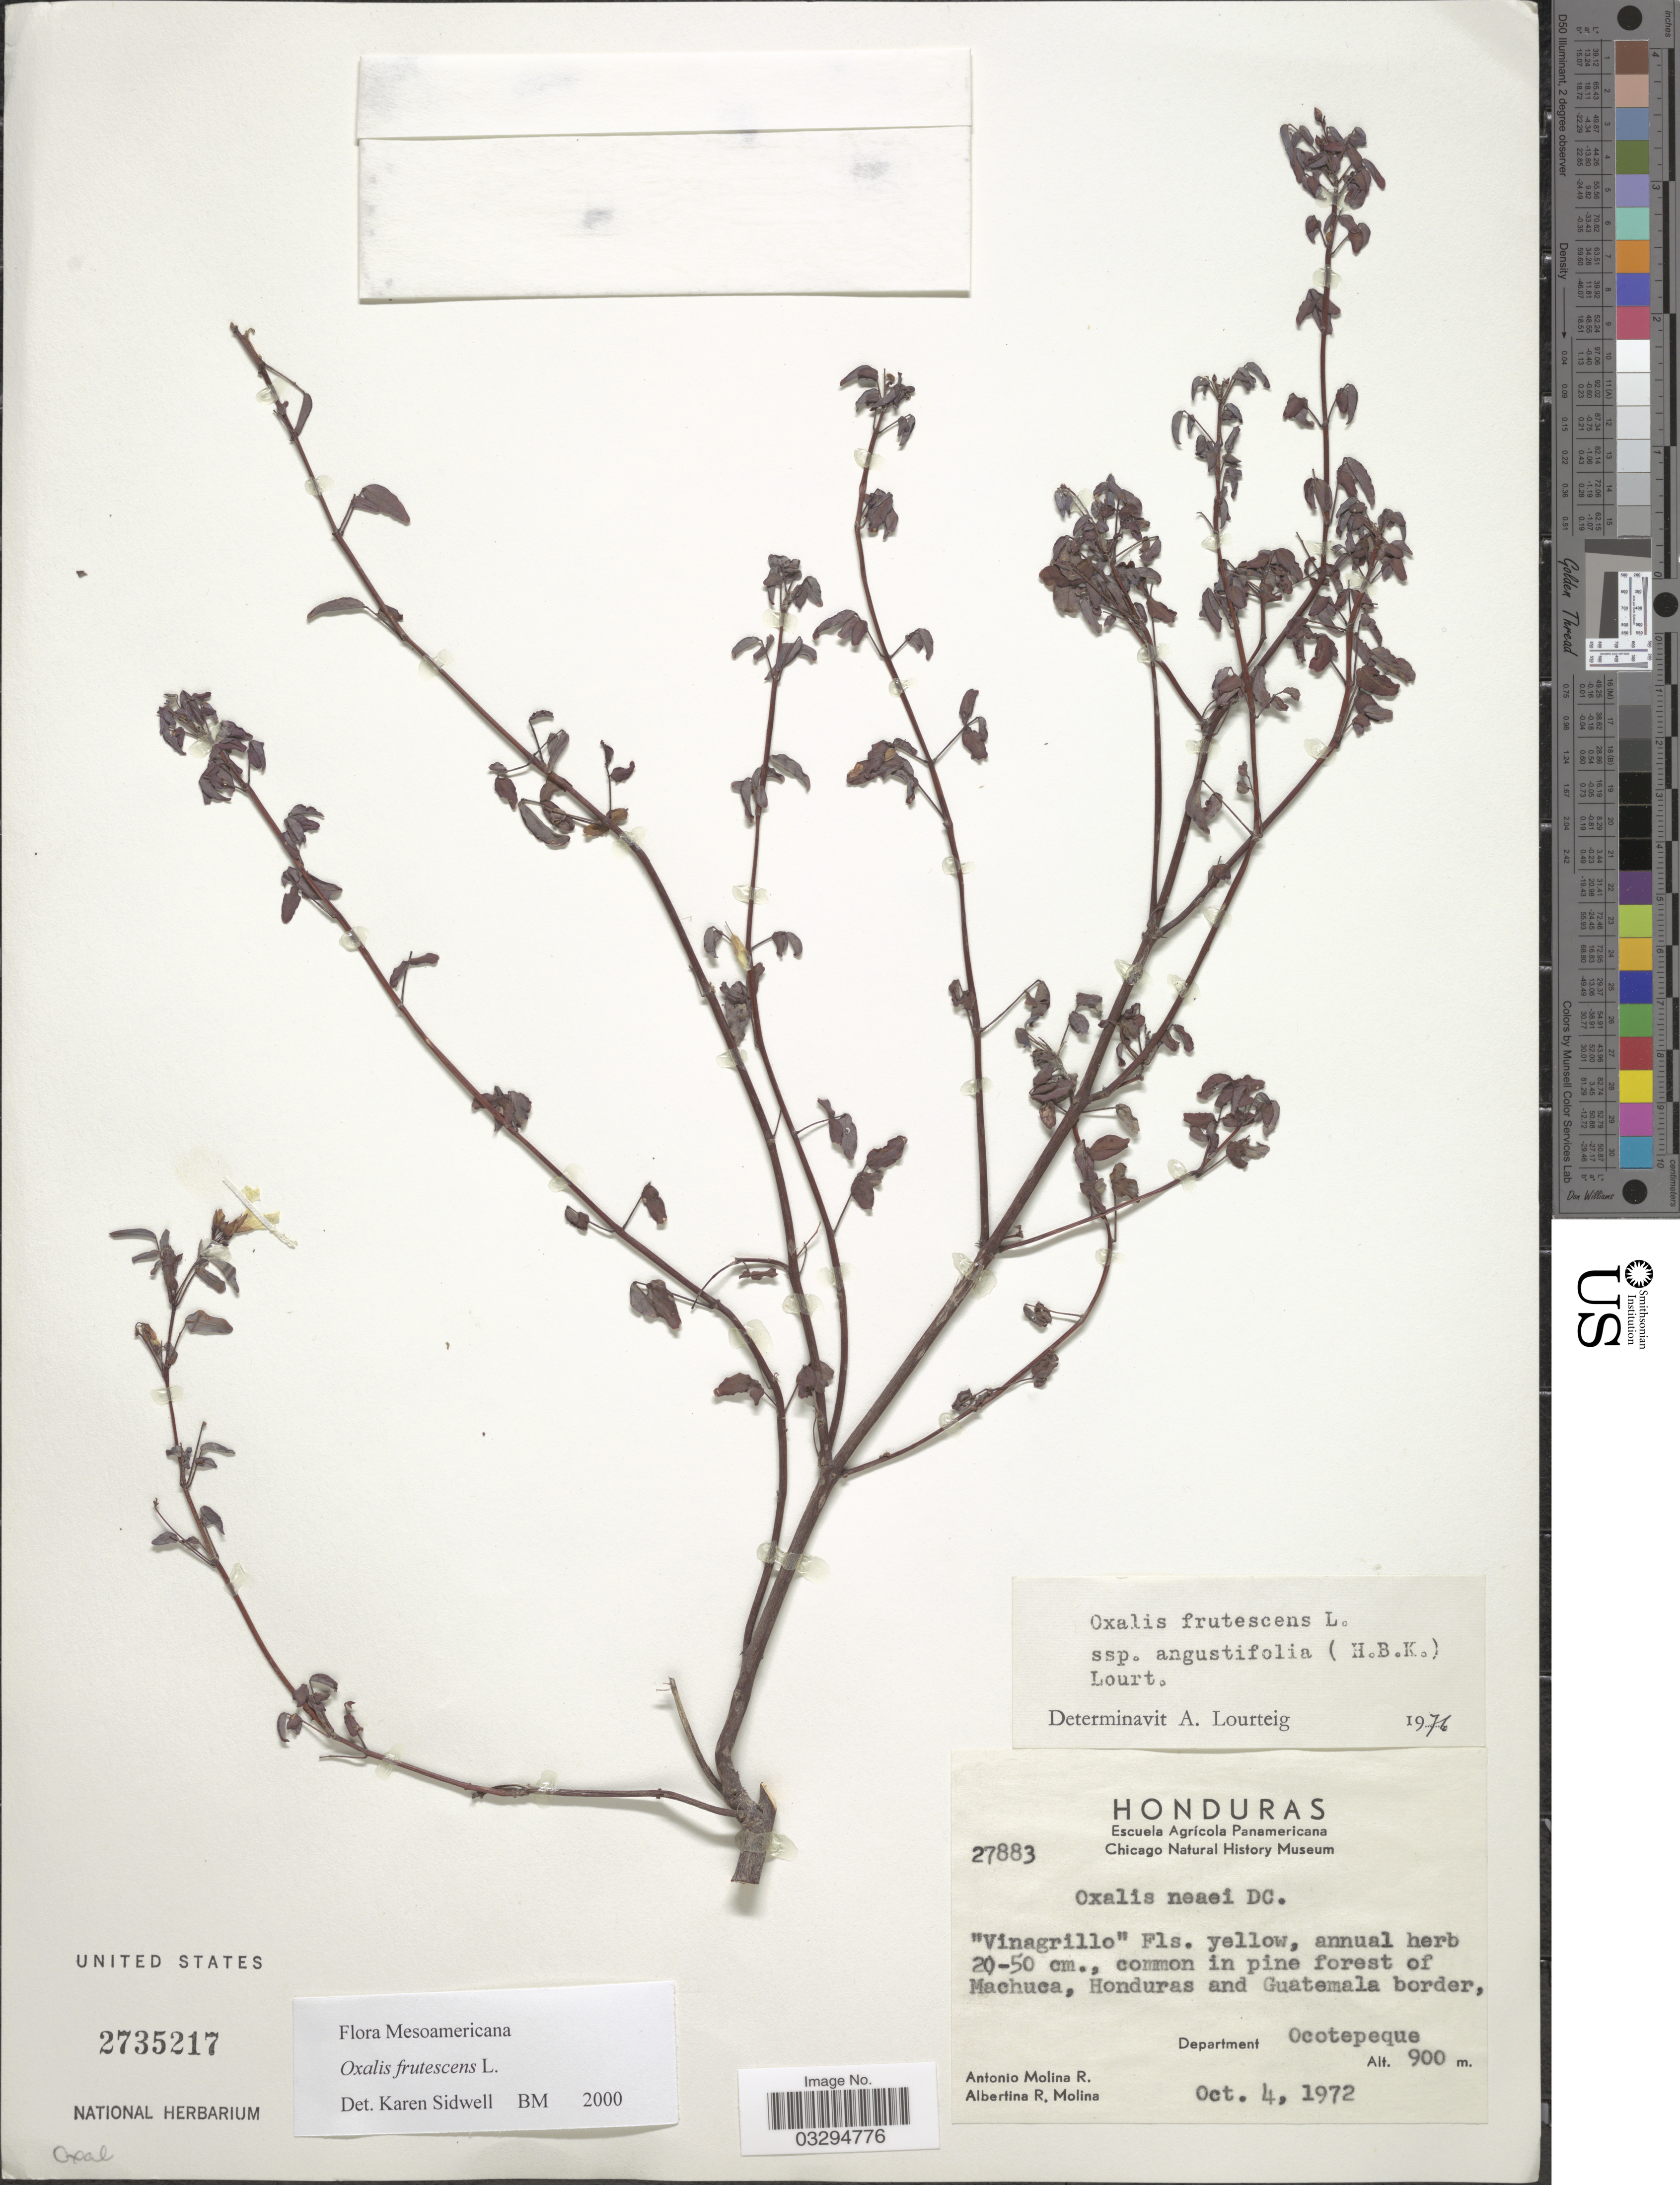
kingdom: Plantae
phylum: Tracheophyta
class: Magnoliopsida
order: Oxalidales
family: Oxalidaceae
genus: Oxalis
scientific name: Oxalis frutescens subsp. angustifolia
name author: (Kunth) Lourteig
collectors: A. Molina R. & A. R. Molina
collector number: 27883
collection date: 1972-10-04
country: Honduras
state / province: Ocotepeque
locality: Forest of Machuca, Honduras and Guatemala border, Department Ocotepeque.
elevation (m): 900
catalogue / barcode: US 2735217